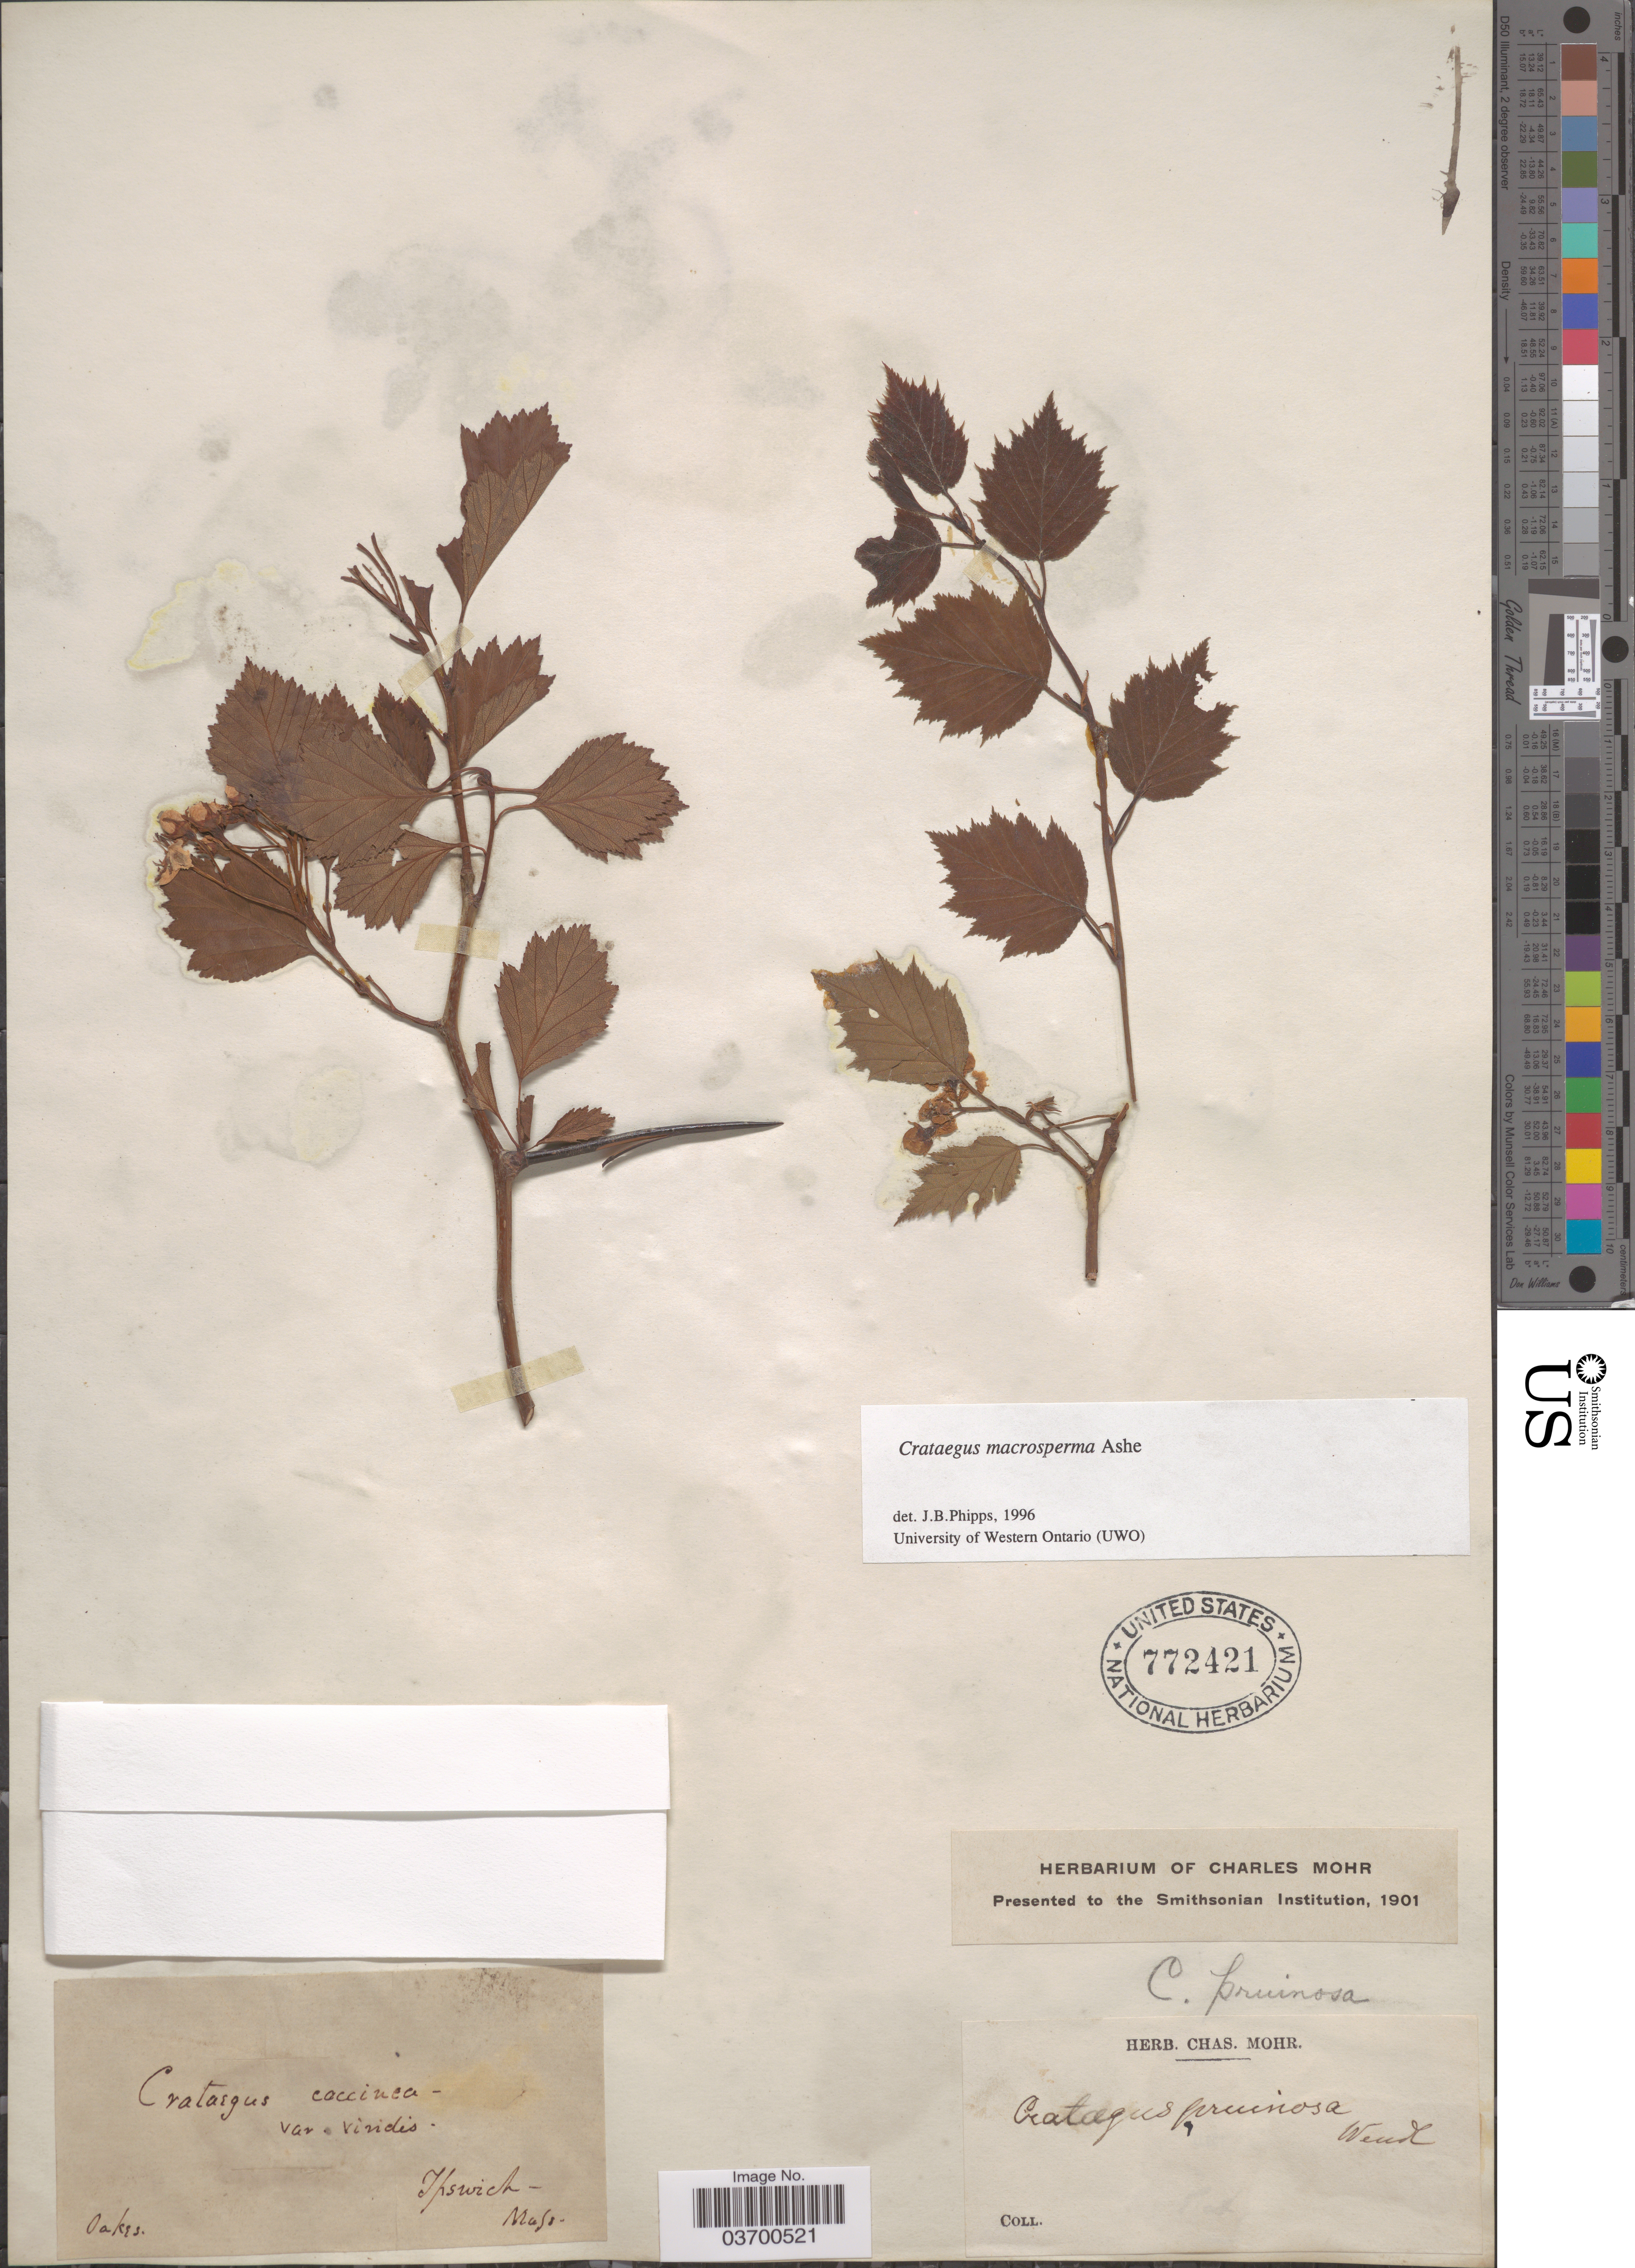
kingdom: Plantae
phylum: Tracheophyta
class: Magnoliopsida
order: Rosales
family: Rosaceae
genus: Crataegus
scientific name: Crataegus macrosperma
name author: Ashe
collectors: -. Oakes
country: United States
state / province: Massachusetts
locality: Ipswich.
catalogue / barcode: US 772421